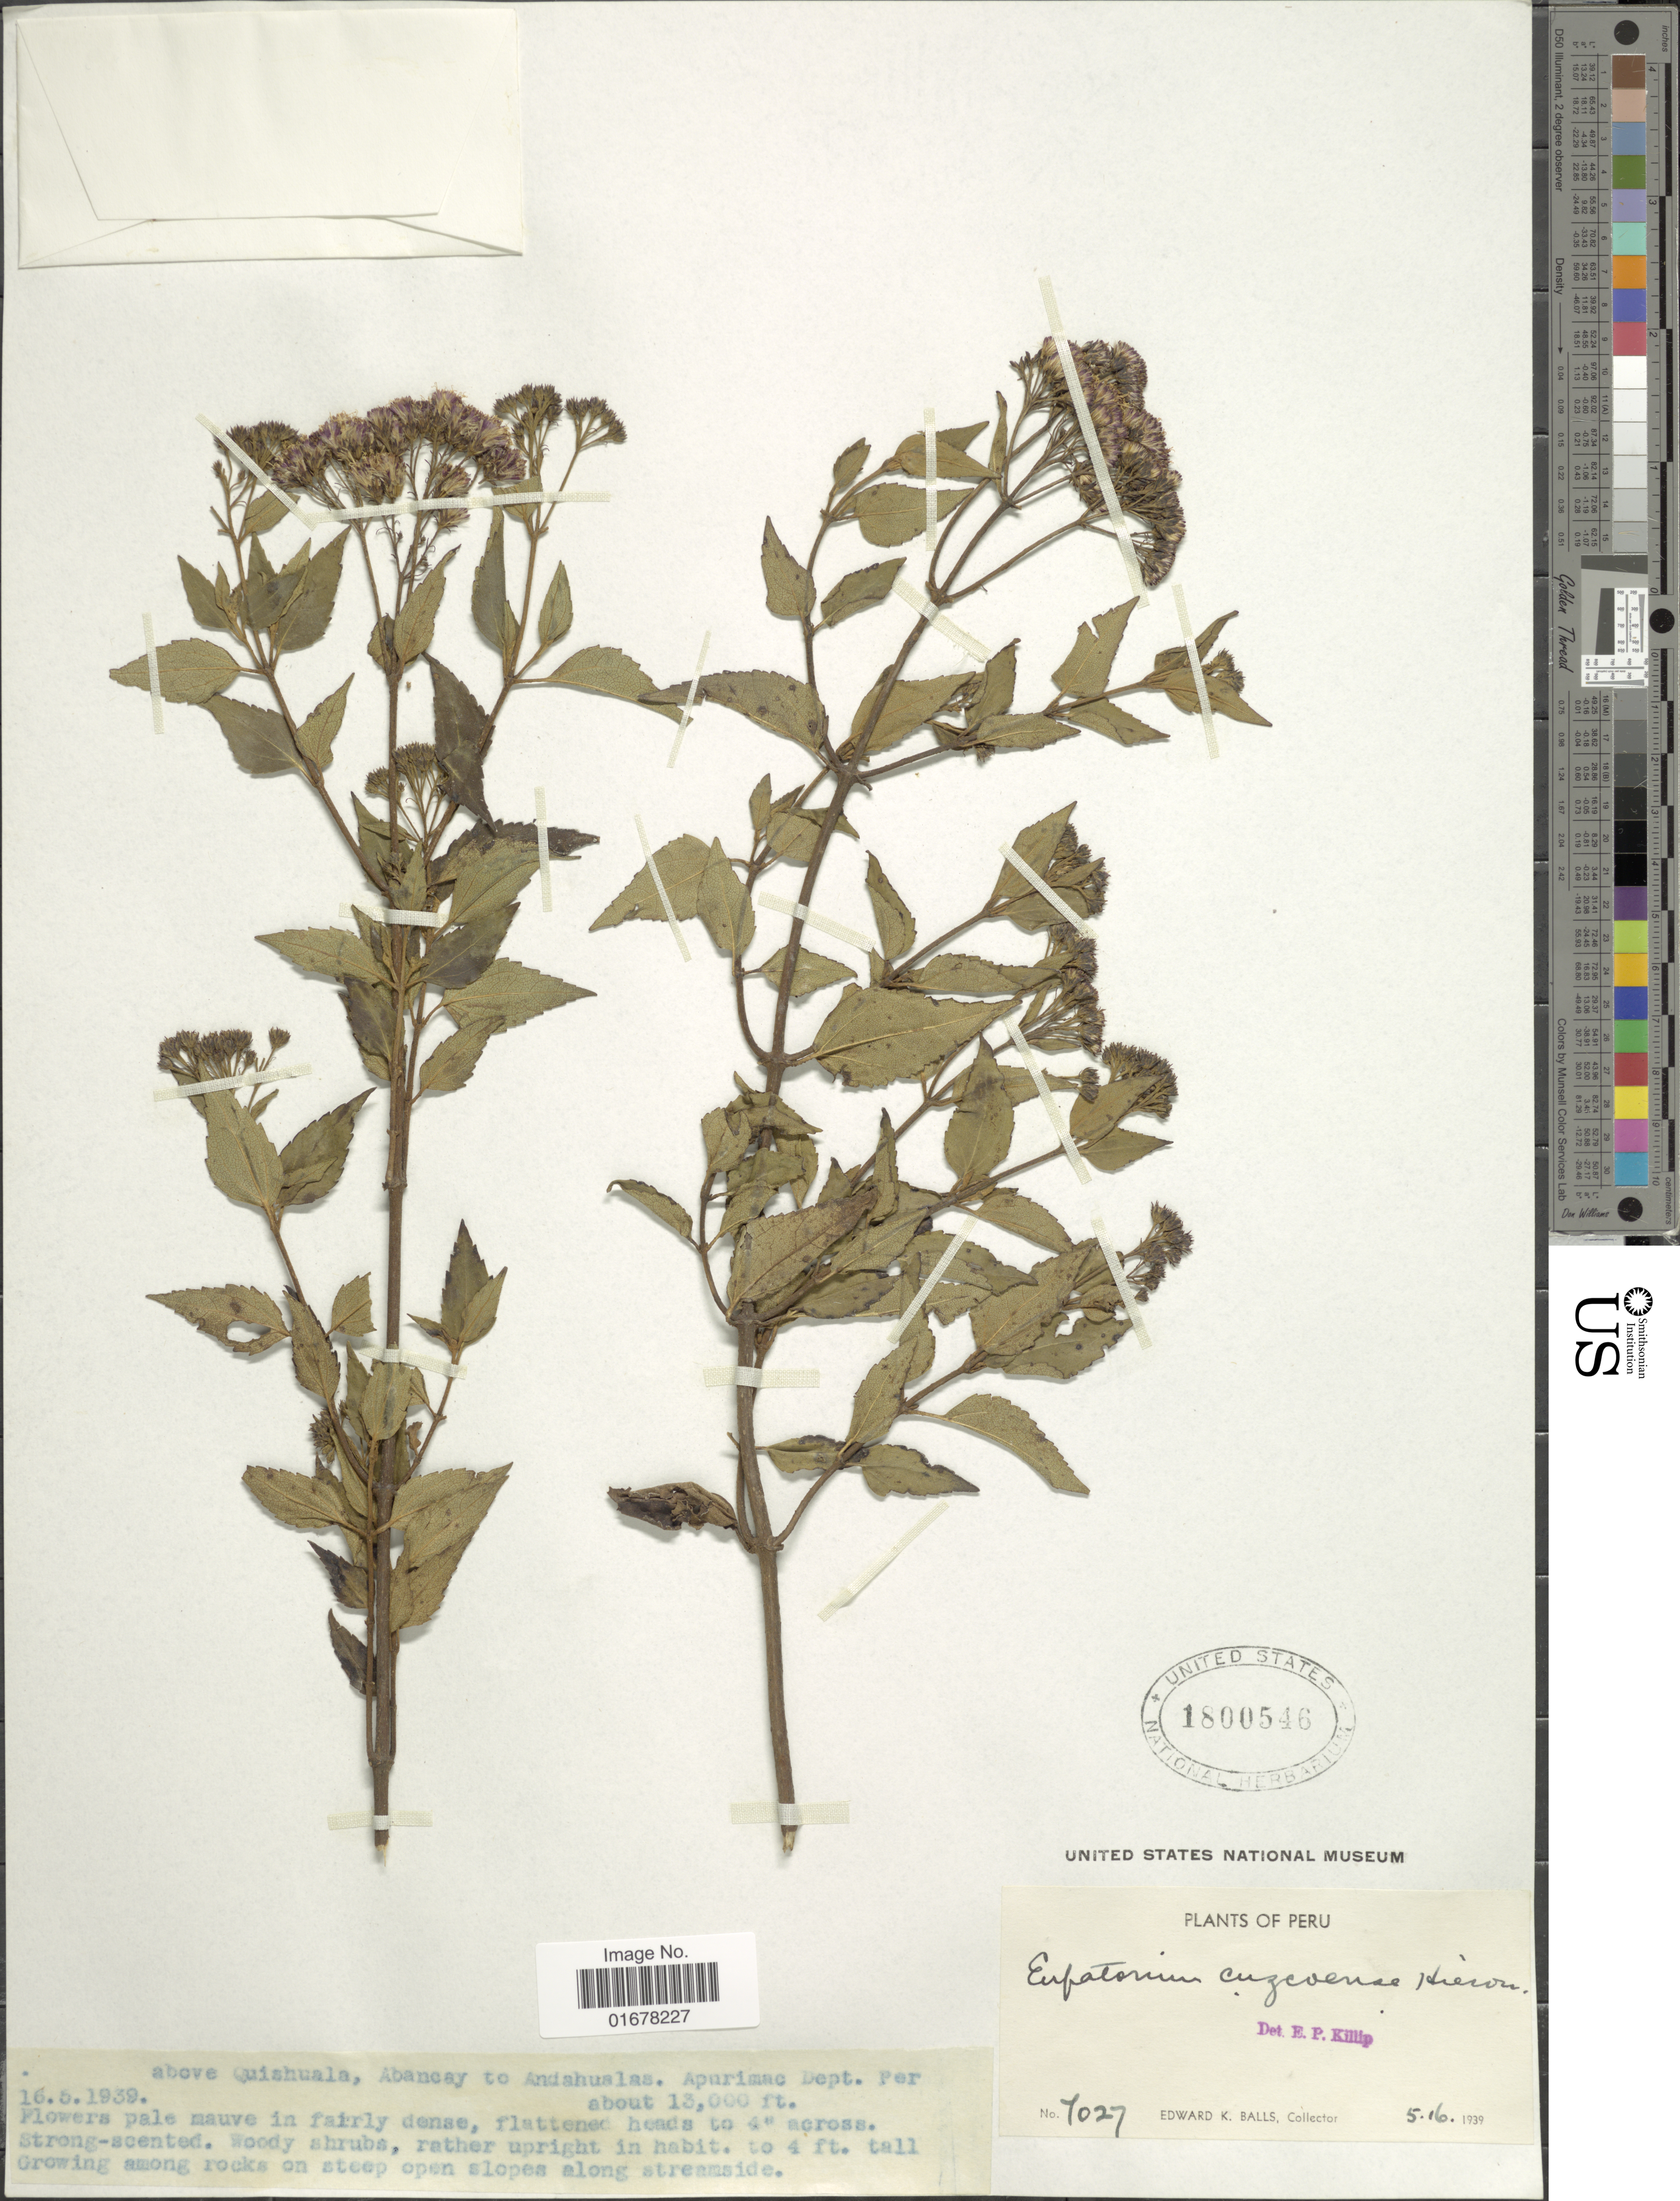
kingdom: Plantae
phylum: Tracheophyta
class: Magnoliopsida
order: Asterales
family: Asteraceae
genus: Ageratina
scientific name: Ageratina cuzcoensis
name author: (Hieron.) R.M. King & H. Rob.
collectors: E. K. Balls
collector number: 7027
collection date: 1939-05-16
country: Peru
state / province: Apurímac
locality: Above Quishuala, Abancay to Andahualas, Apurimac Dept.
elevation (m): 3962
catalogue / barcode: US 1800546